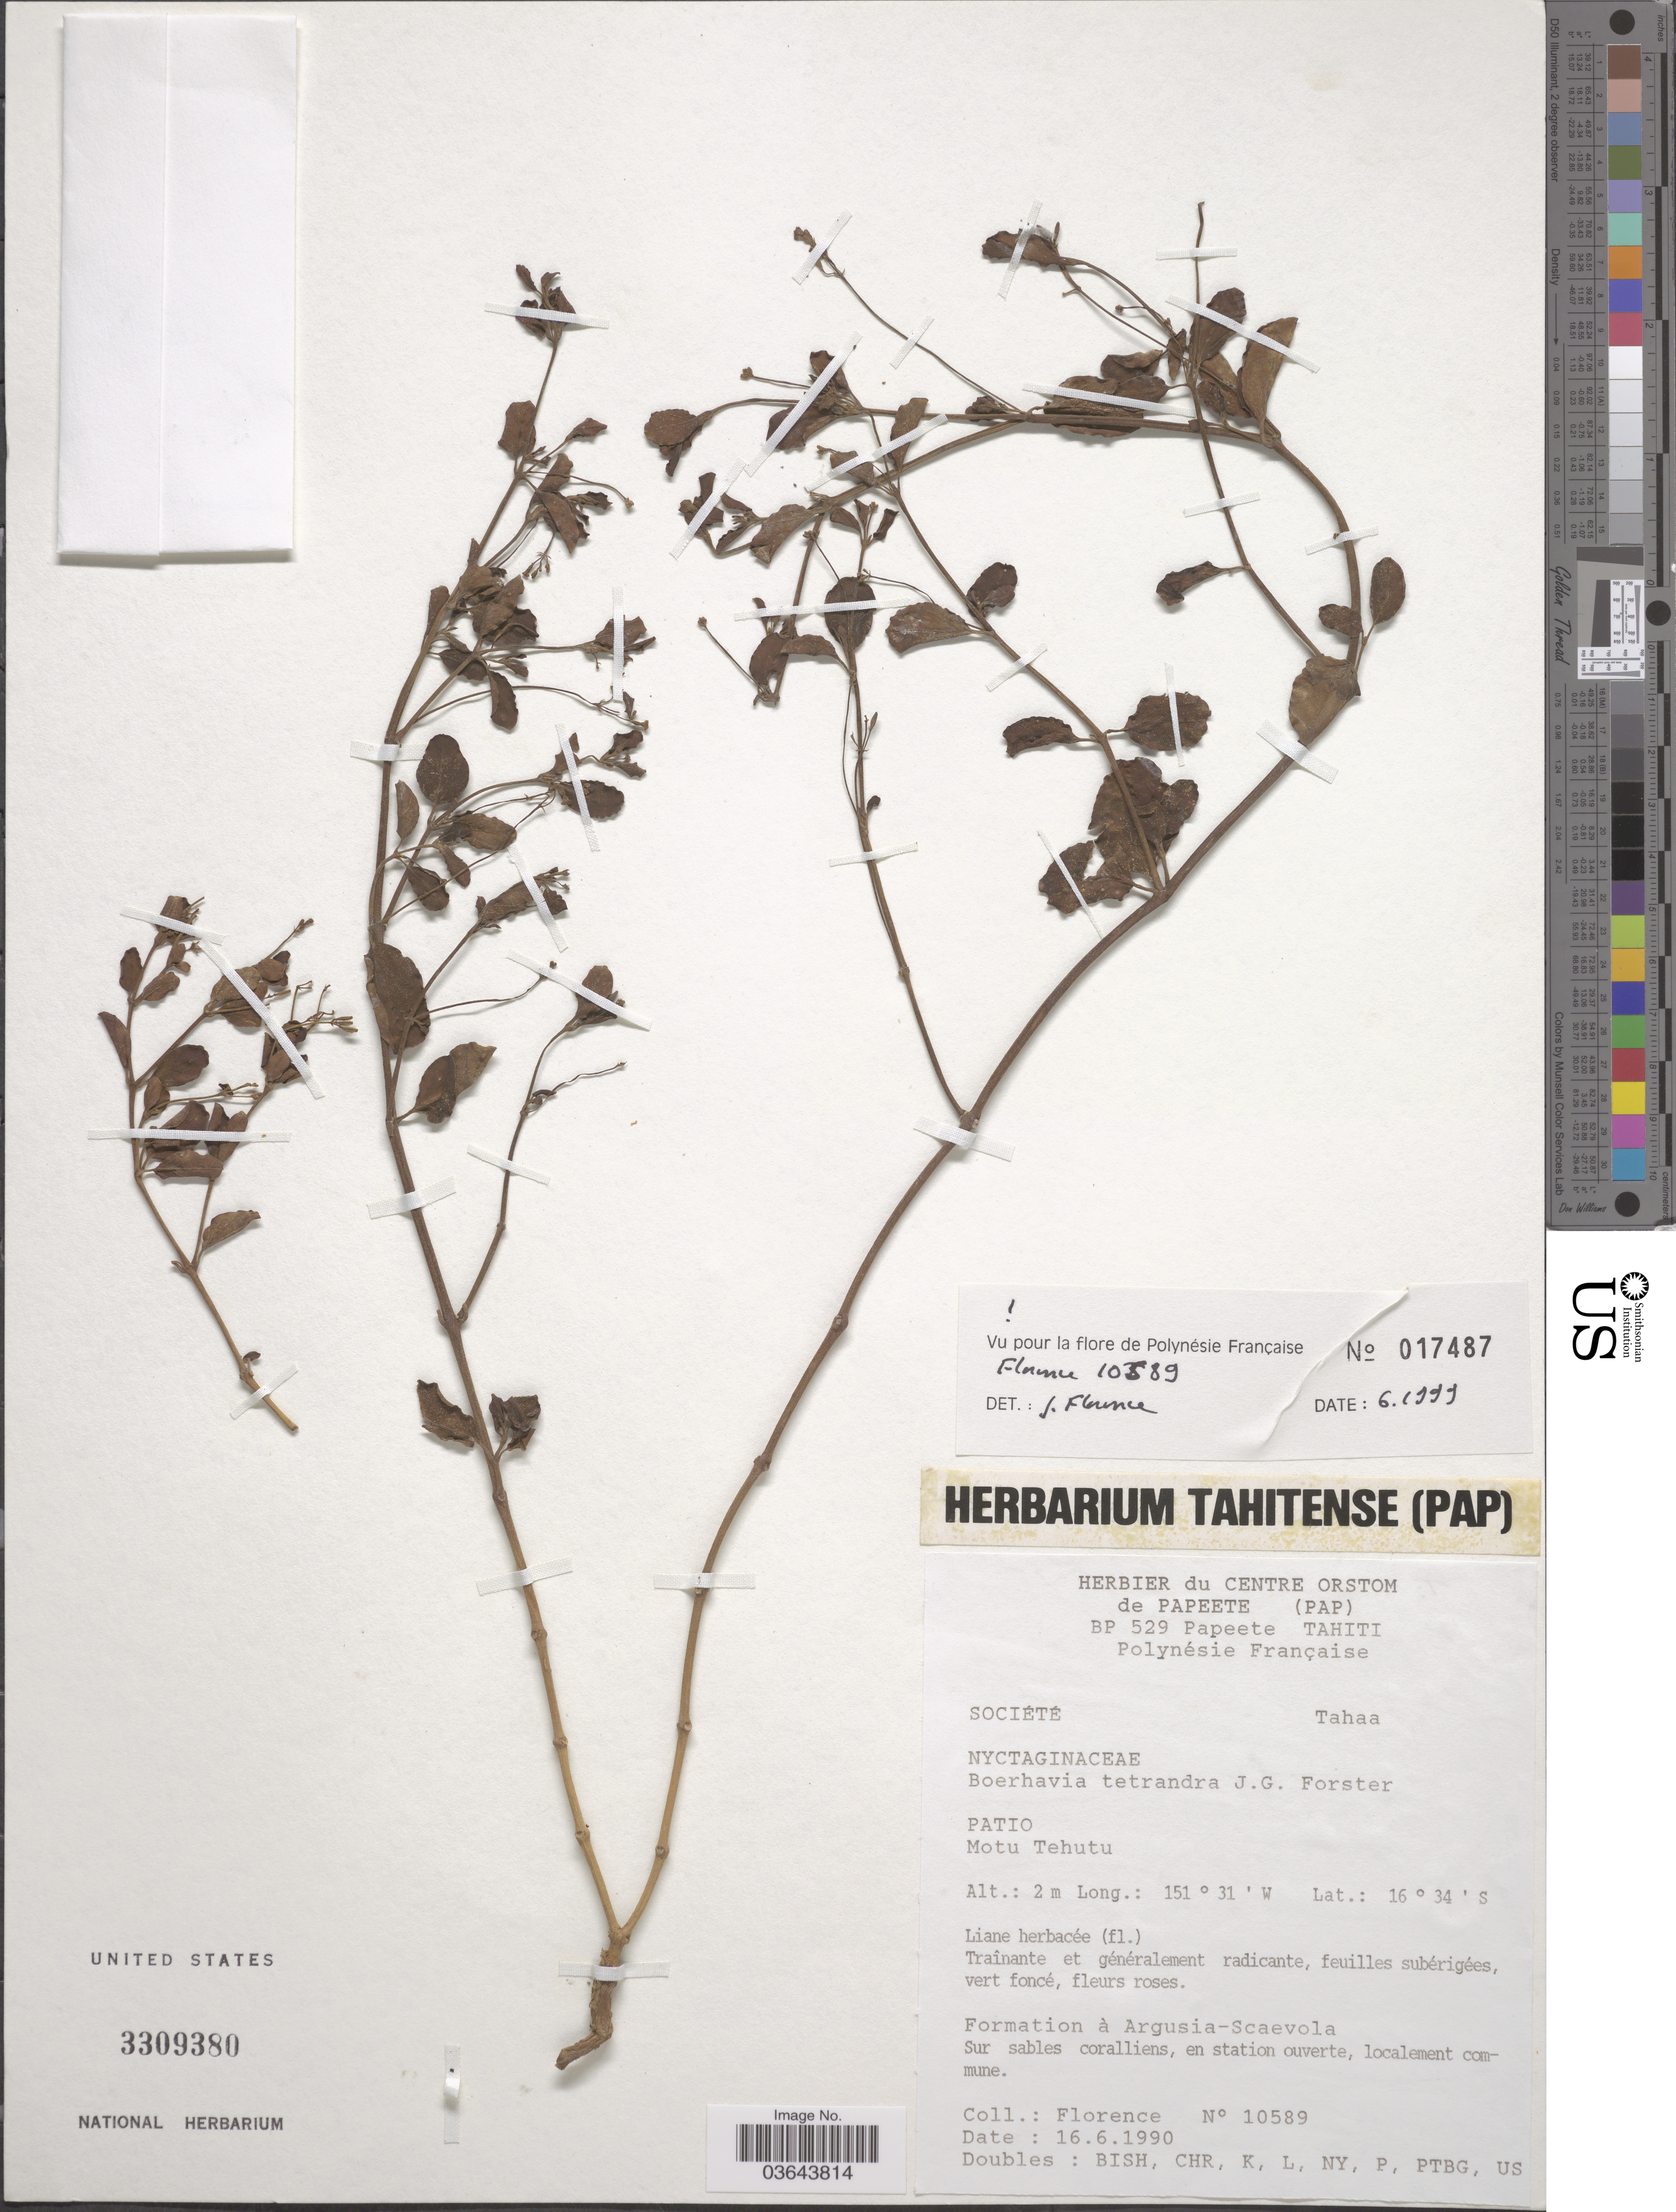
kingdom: Plantae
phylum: Tracheophyta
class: Magnoliopsida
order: Caryophyllales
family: Nyctaginaceae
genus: Boerhavia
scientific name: Boerhavia tetrandra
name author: G. Forst.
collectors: -. Florence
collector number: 10589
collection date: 1990-06-16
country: French Polynesia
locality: Société. Tahaa. Patio. Motu Tehutu.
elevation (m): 2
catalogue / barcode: US 3309380